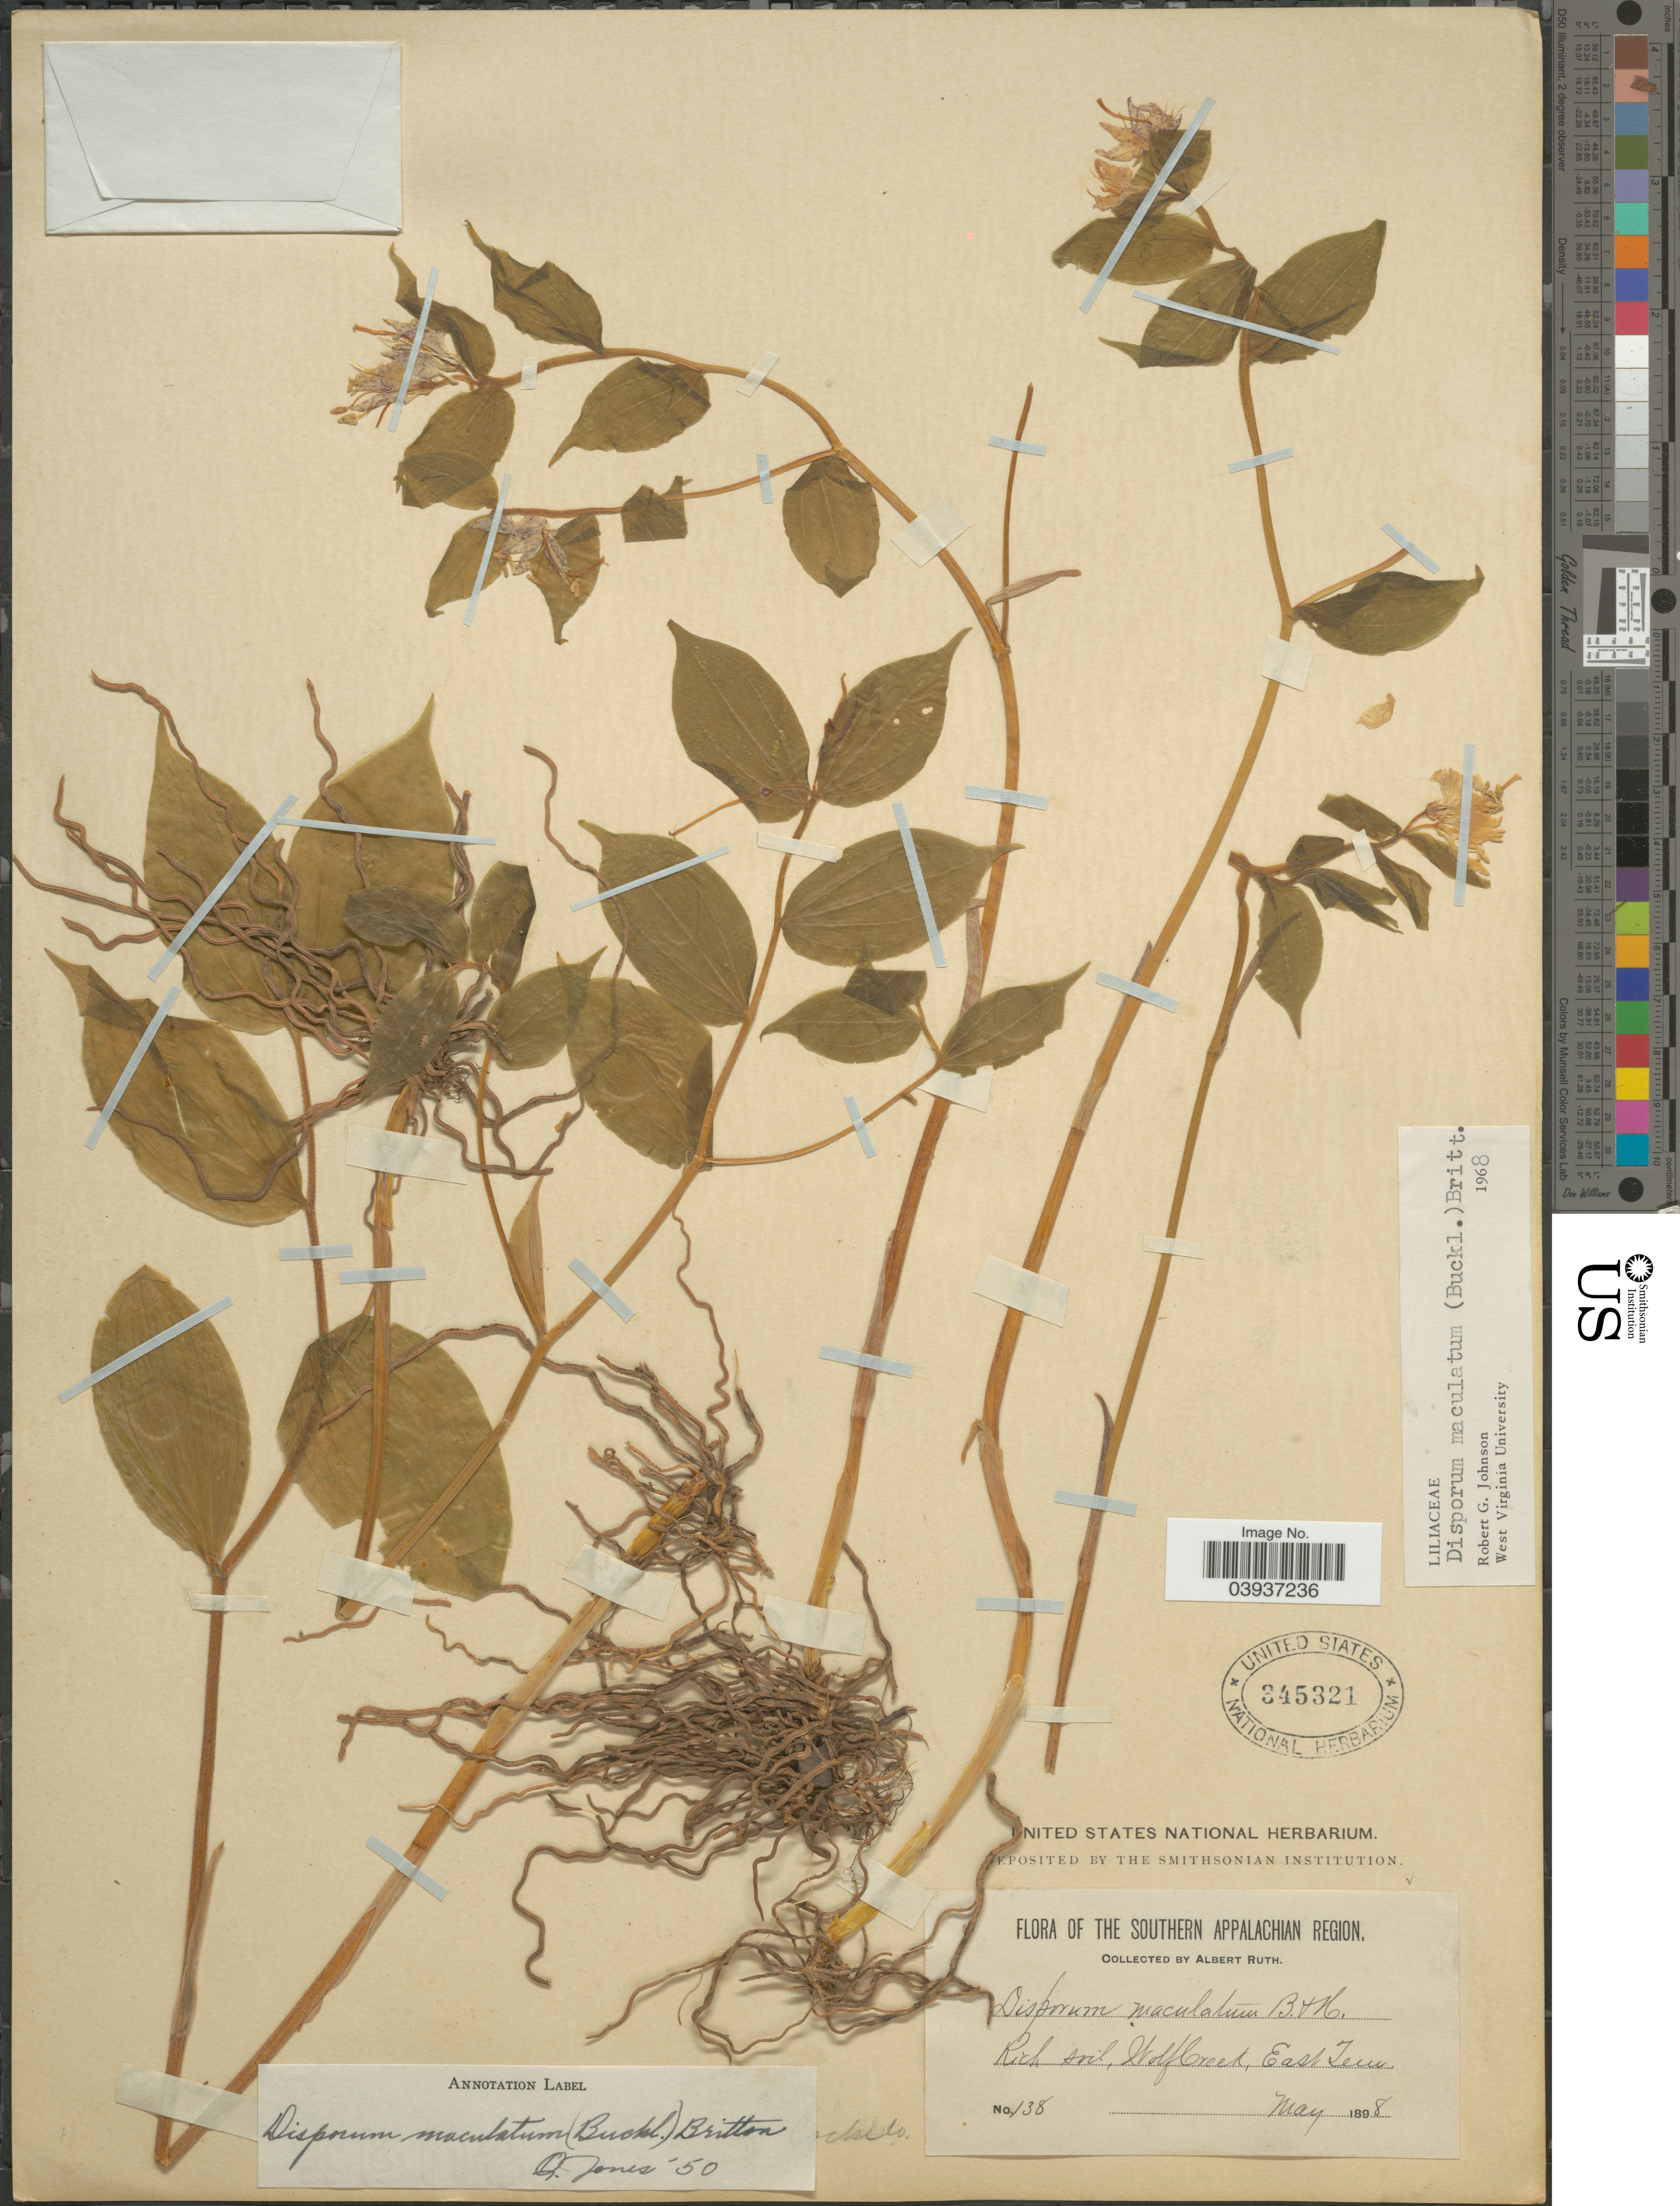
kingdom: Plantae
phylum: Tracheophyta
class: Liliopsida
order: Liliales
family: Colchicaceae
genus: Disporum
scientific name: Disporum maculatum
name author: (Buckley) Britton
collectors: A. Ruth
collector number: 138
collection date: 1898-05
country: United States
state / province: Tennessee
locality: Southern Appalachian Region. Wolf Creek, East Tenn.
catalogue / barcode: US 345321